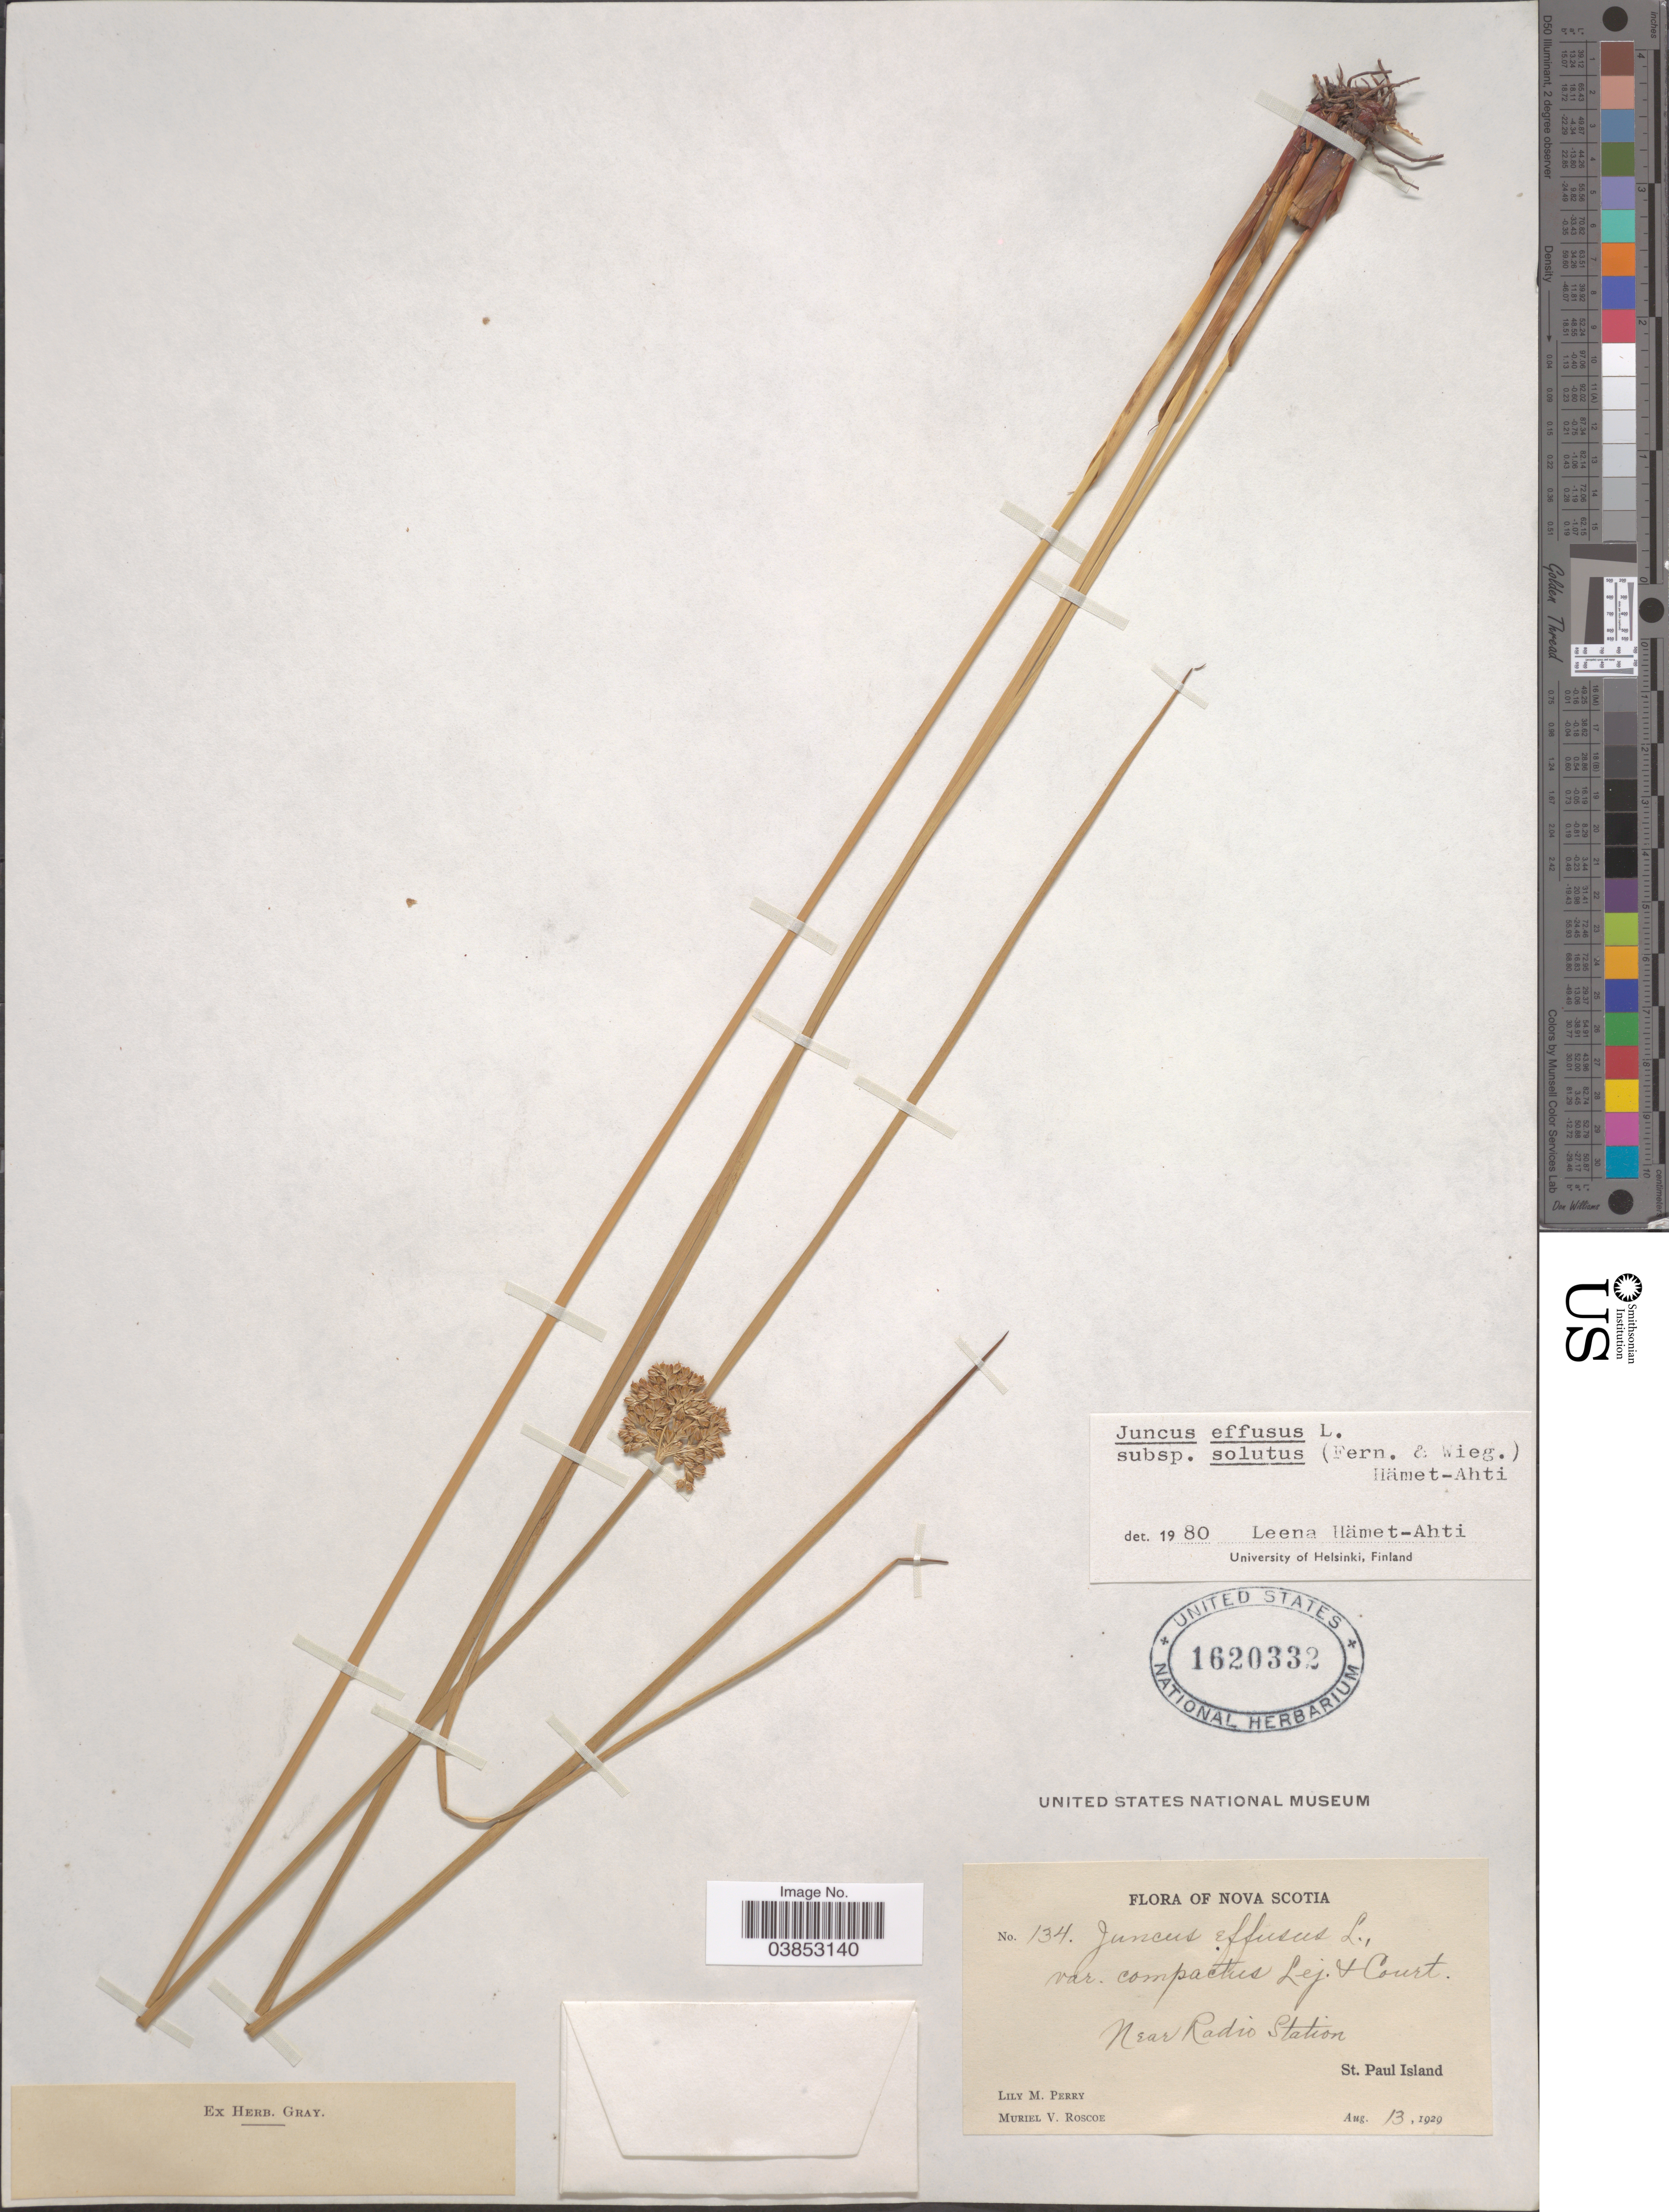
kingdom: Plantae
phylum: Tracheophyta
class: Liliopsida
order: Poales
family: Juncaceae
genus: Juncus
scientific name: Juncus effusus var. solutus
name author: Fernald & Wiegand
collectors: L. M. Perry & M. Roscoe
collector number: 1347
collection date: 1929-08-13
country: Canada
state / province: Nova Scotia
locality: Near Radio Station. St. Paul Island.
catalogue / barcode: US 1620332